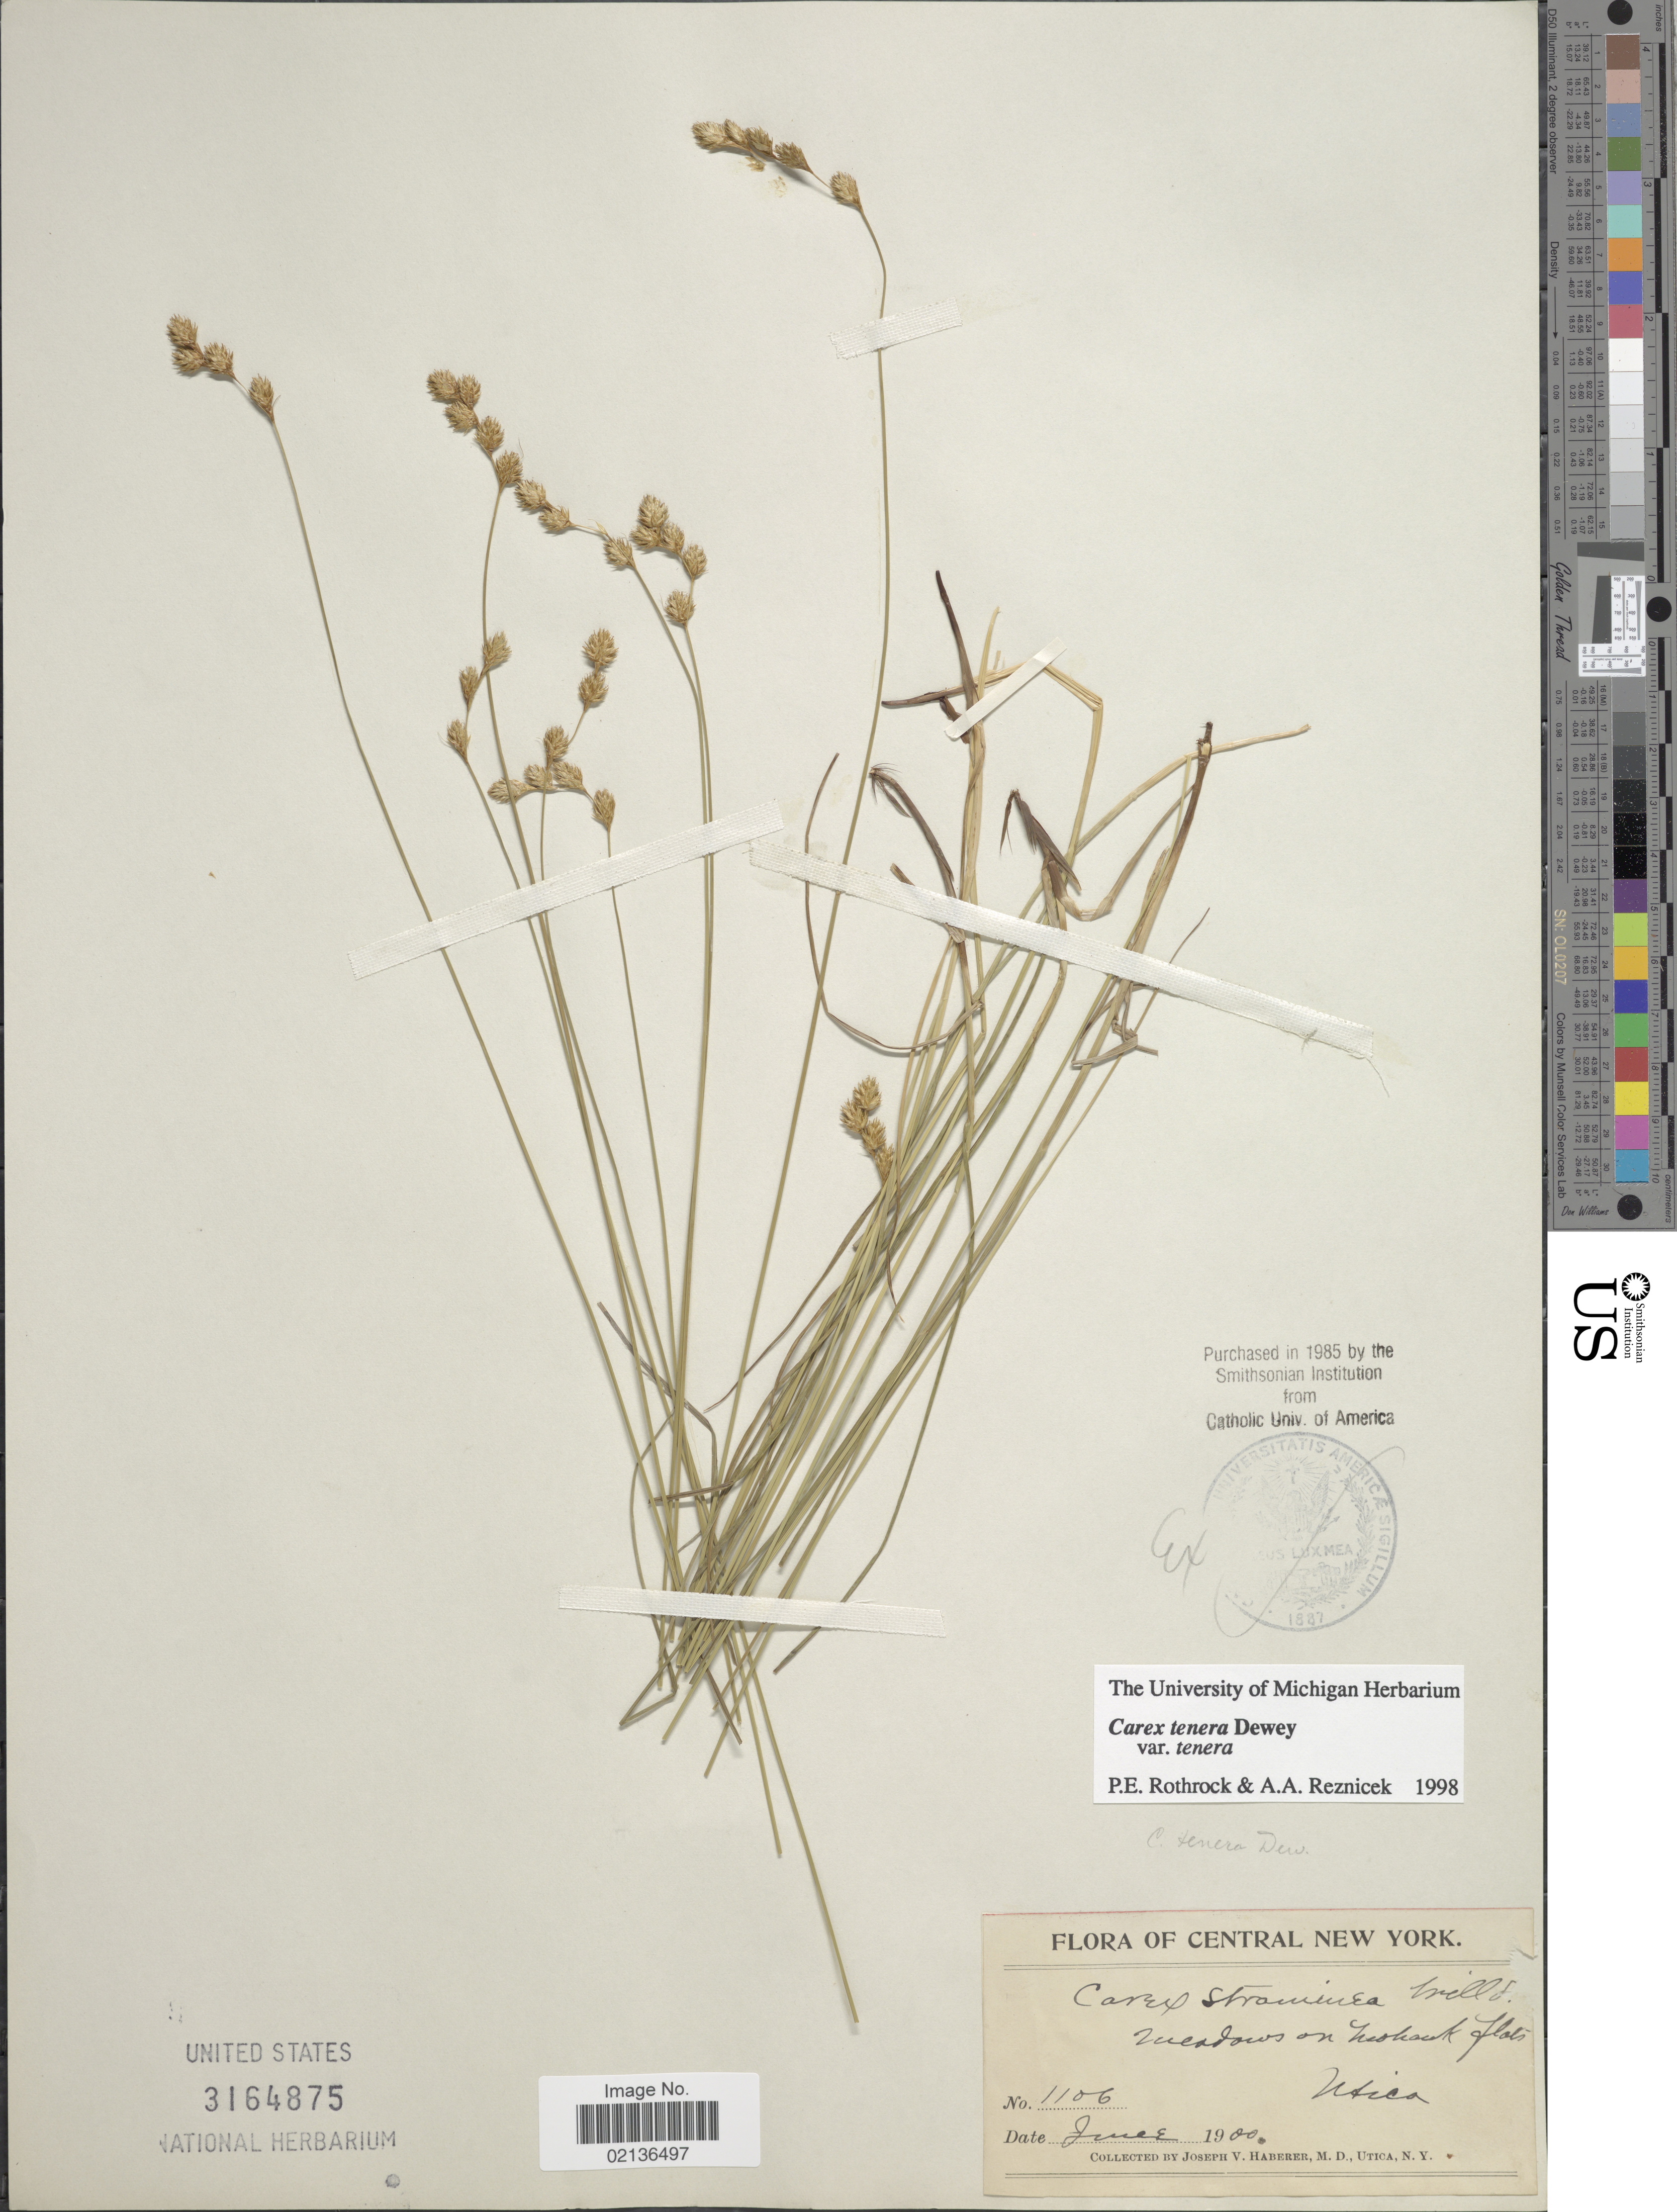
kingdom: Plantae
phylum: Tracheophyta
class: Liliopsida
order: Poales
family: Cyperaceae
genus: Carex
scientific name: Carex tenera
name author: Dewey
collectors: J. V. Haberer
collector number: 1106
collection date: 1900-06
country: United States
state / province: New York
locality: Central New York, Utica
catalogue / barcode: US 3164875